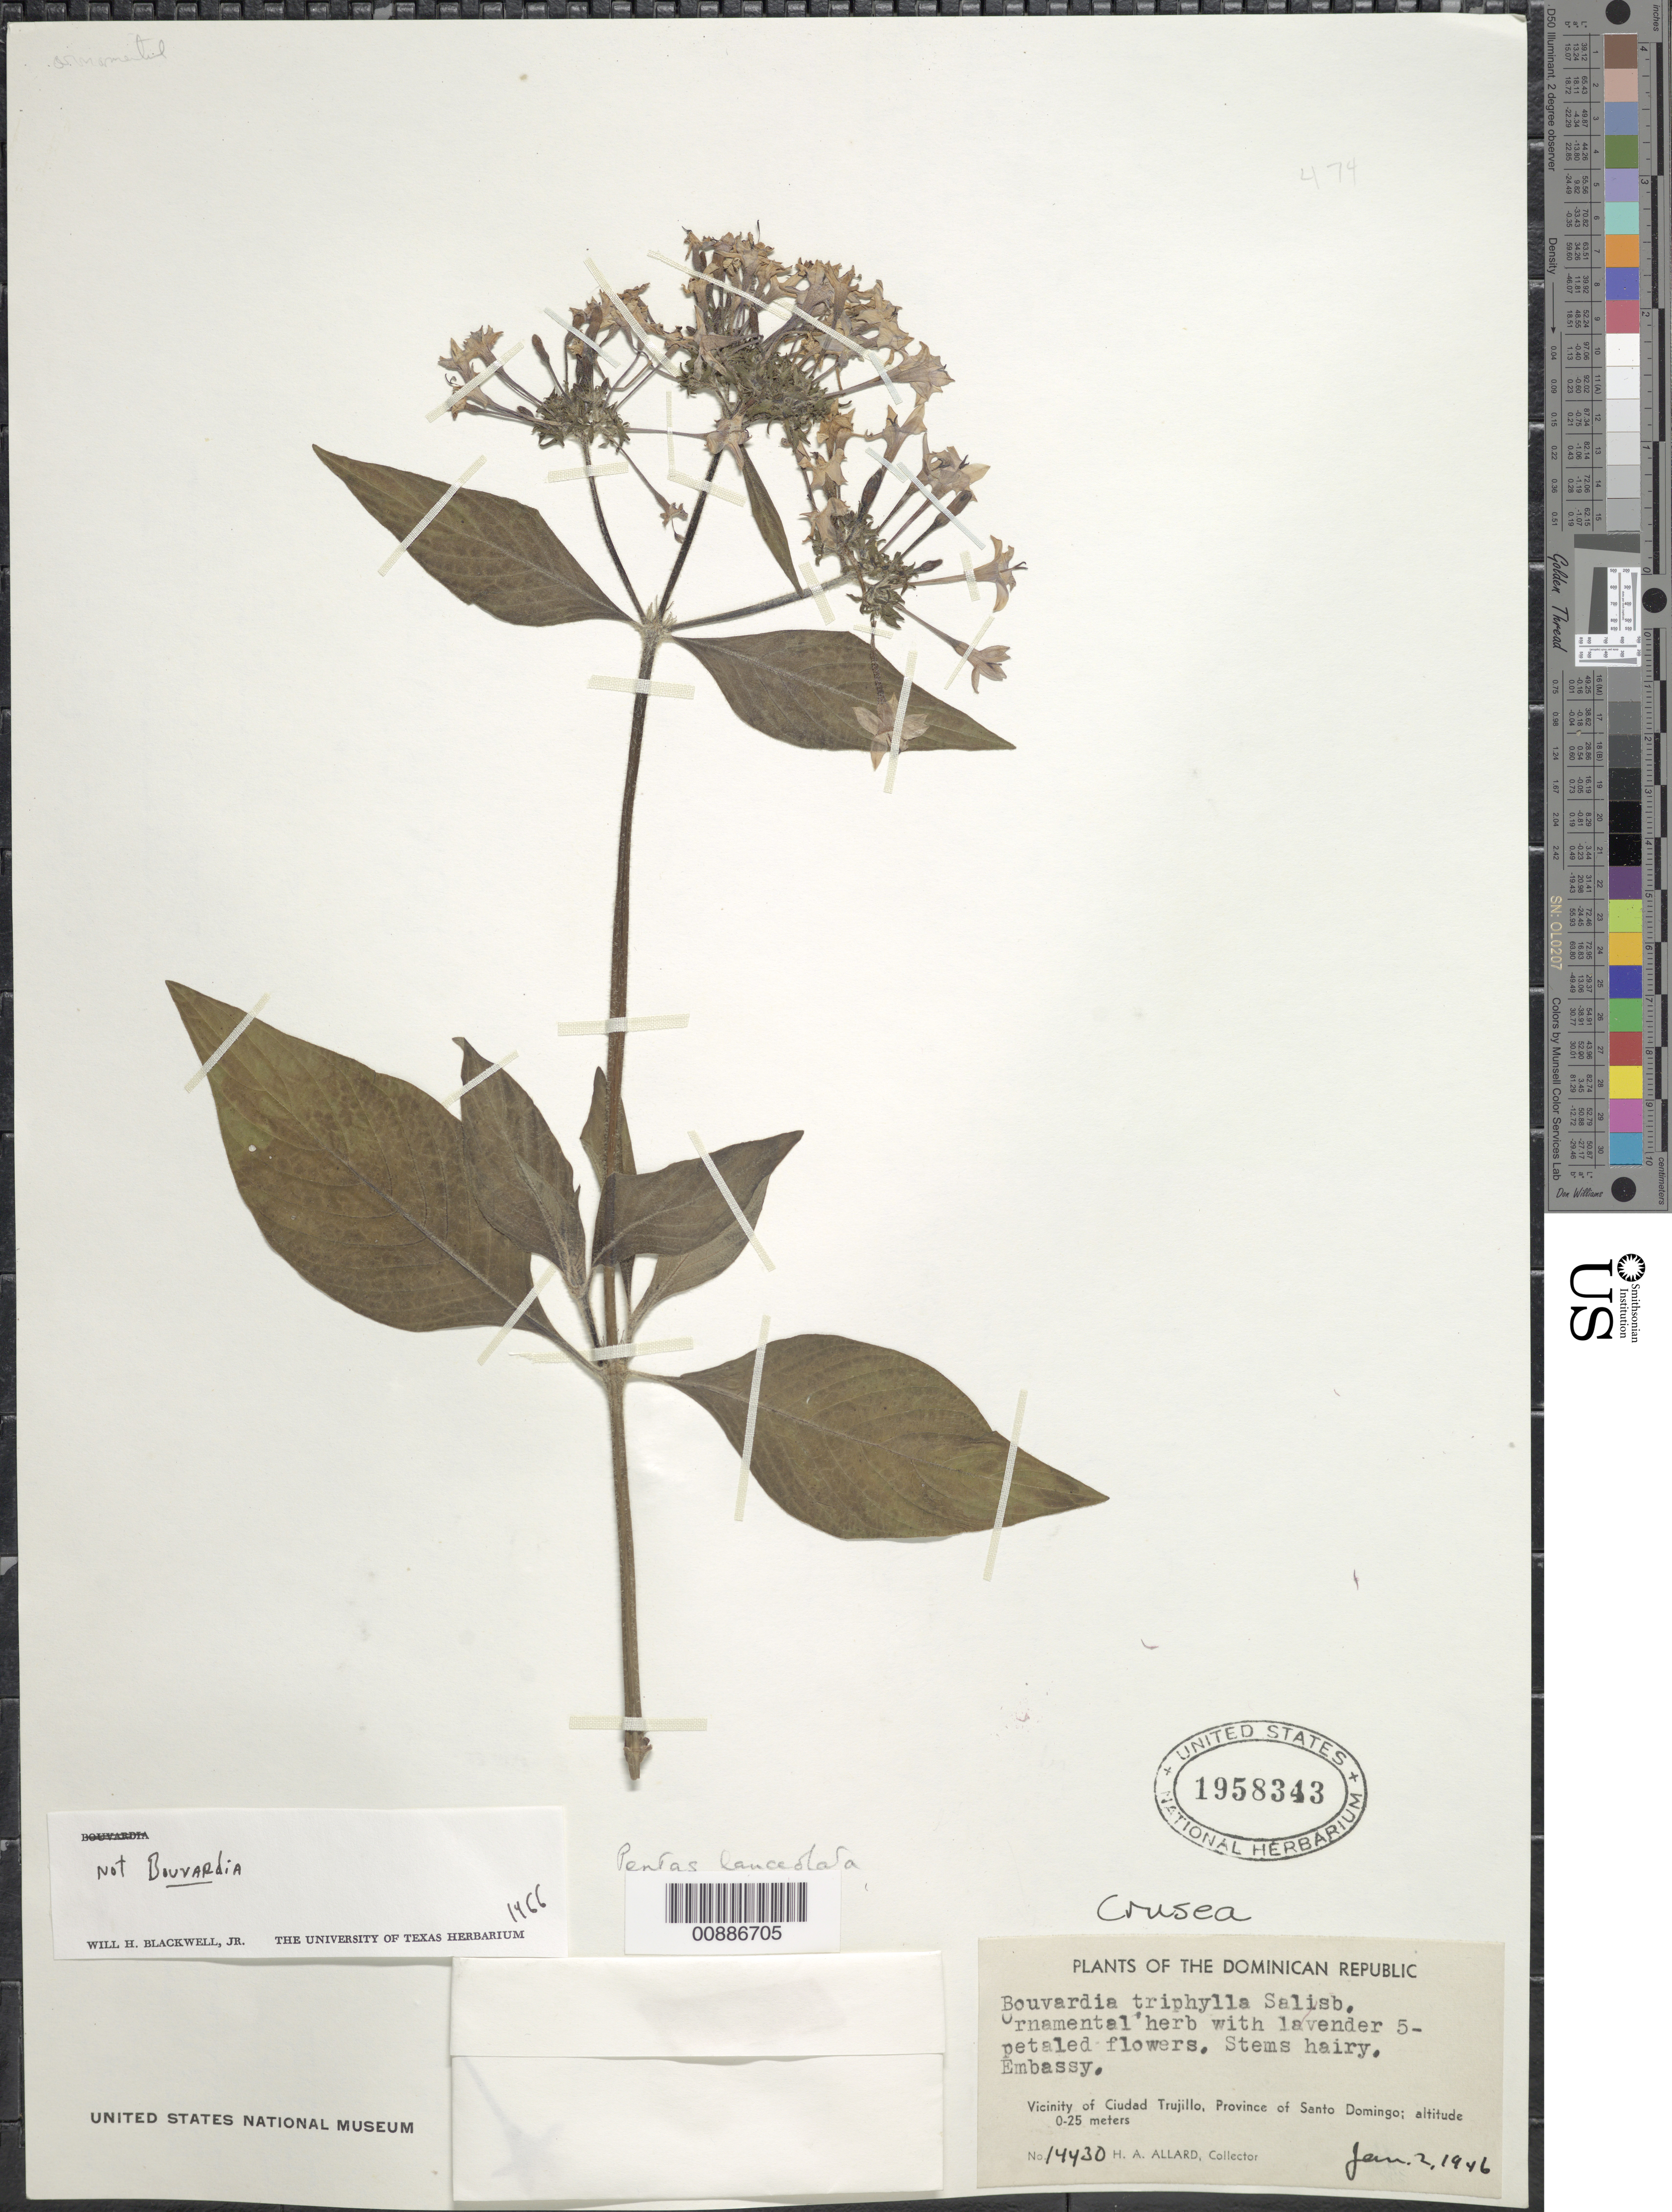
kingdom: Plantae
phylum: Tracheophyta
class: Magnoliopsida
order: Gentianales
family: Rubiaceae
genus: Pentas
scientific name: Pentas lanceolata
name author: (Forssk.) Deflers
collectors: H. A. Allard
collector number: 14430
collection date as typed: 02 Jan 1946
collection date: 1946-01-02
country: Dominican Republic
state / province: Distrito Nacional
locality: Vicinity of Ciudad Trujillo, Embassy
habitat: Embassy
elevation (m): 0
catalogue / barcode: US 1958343